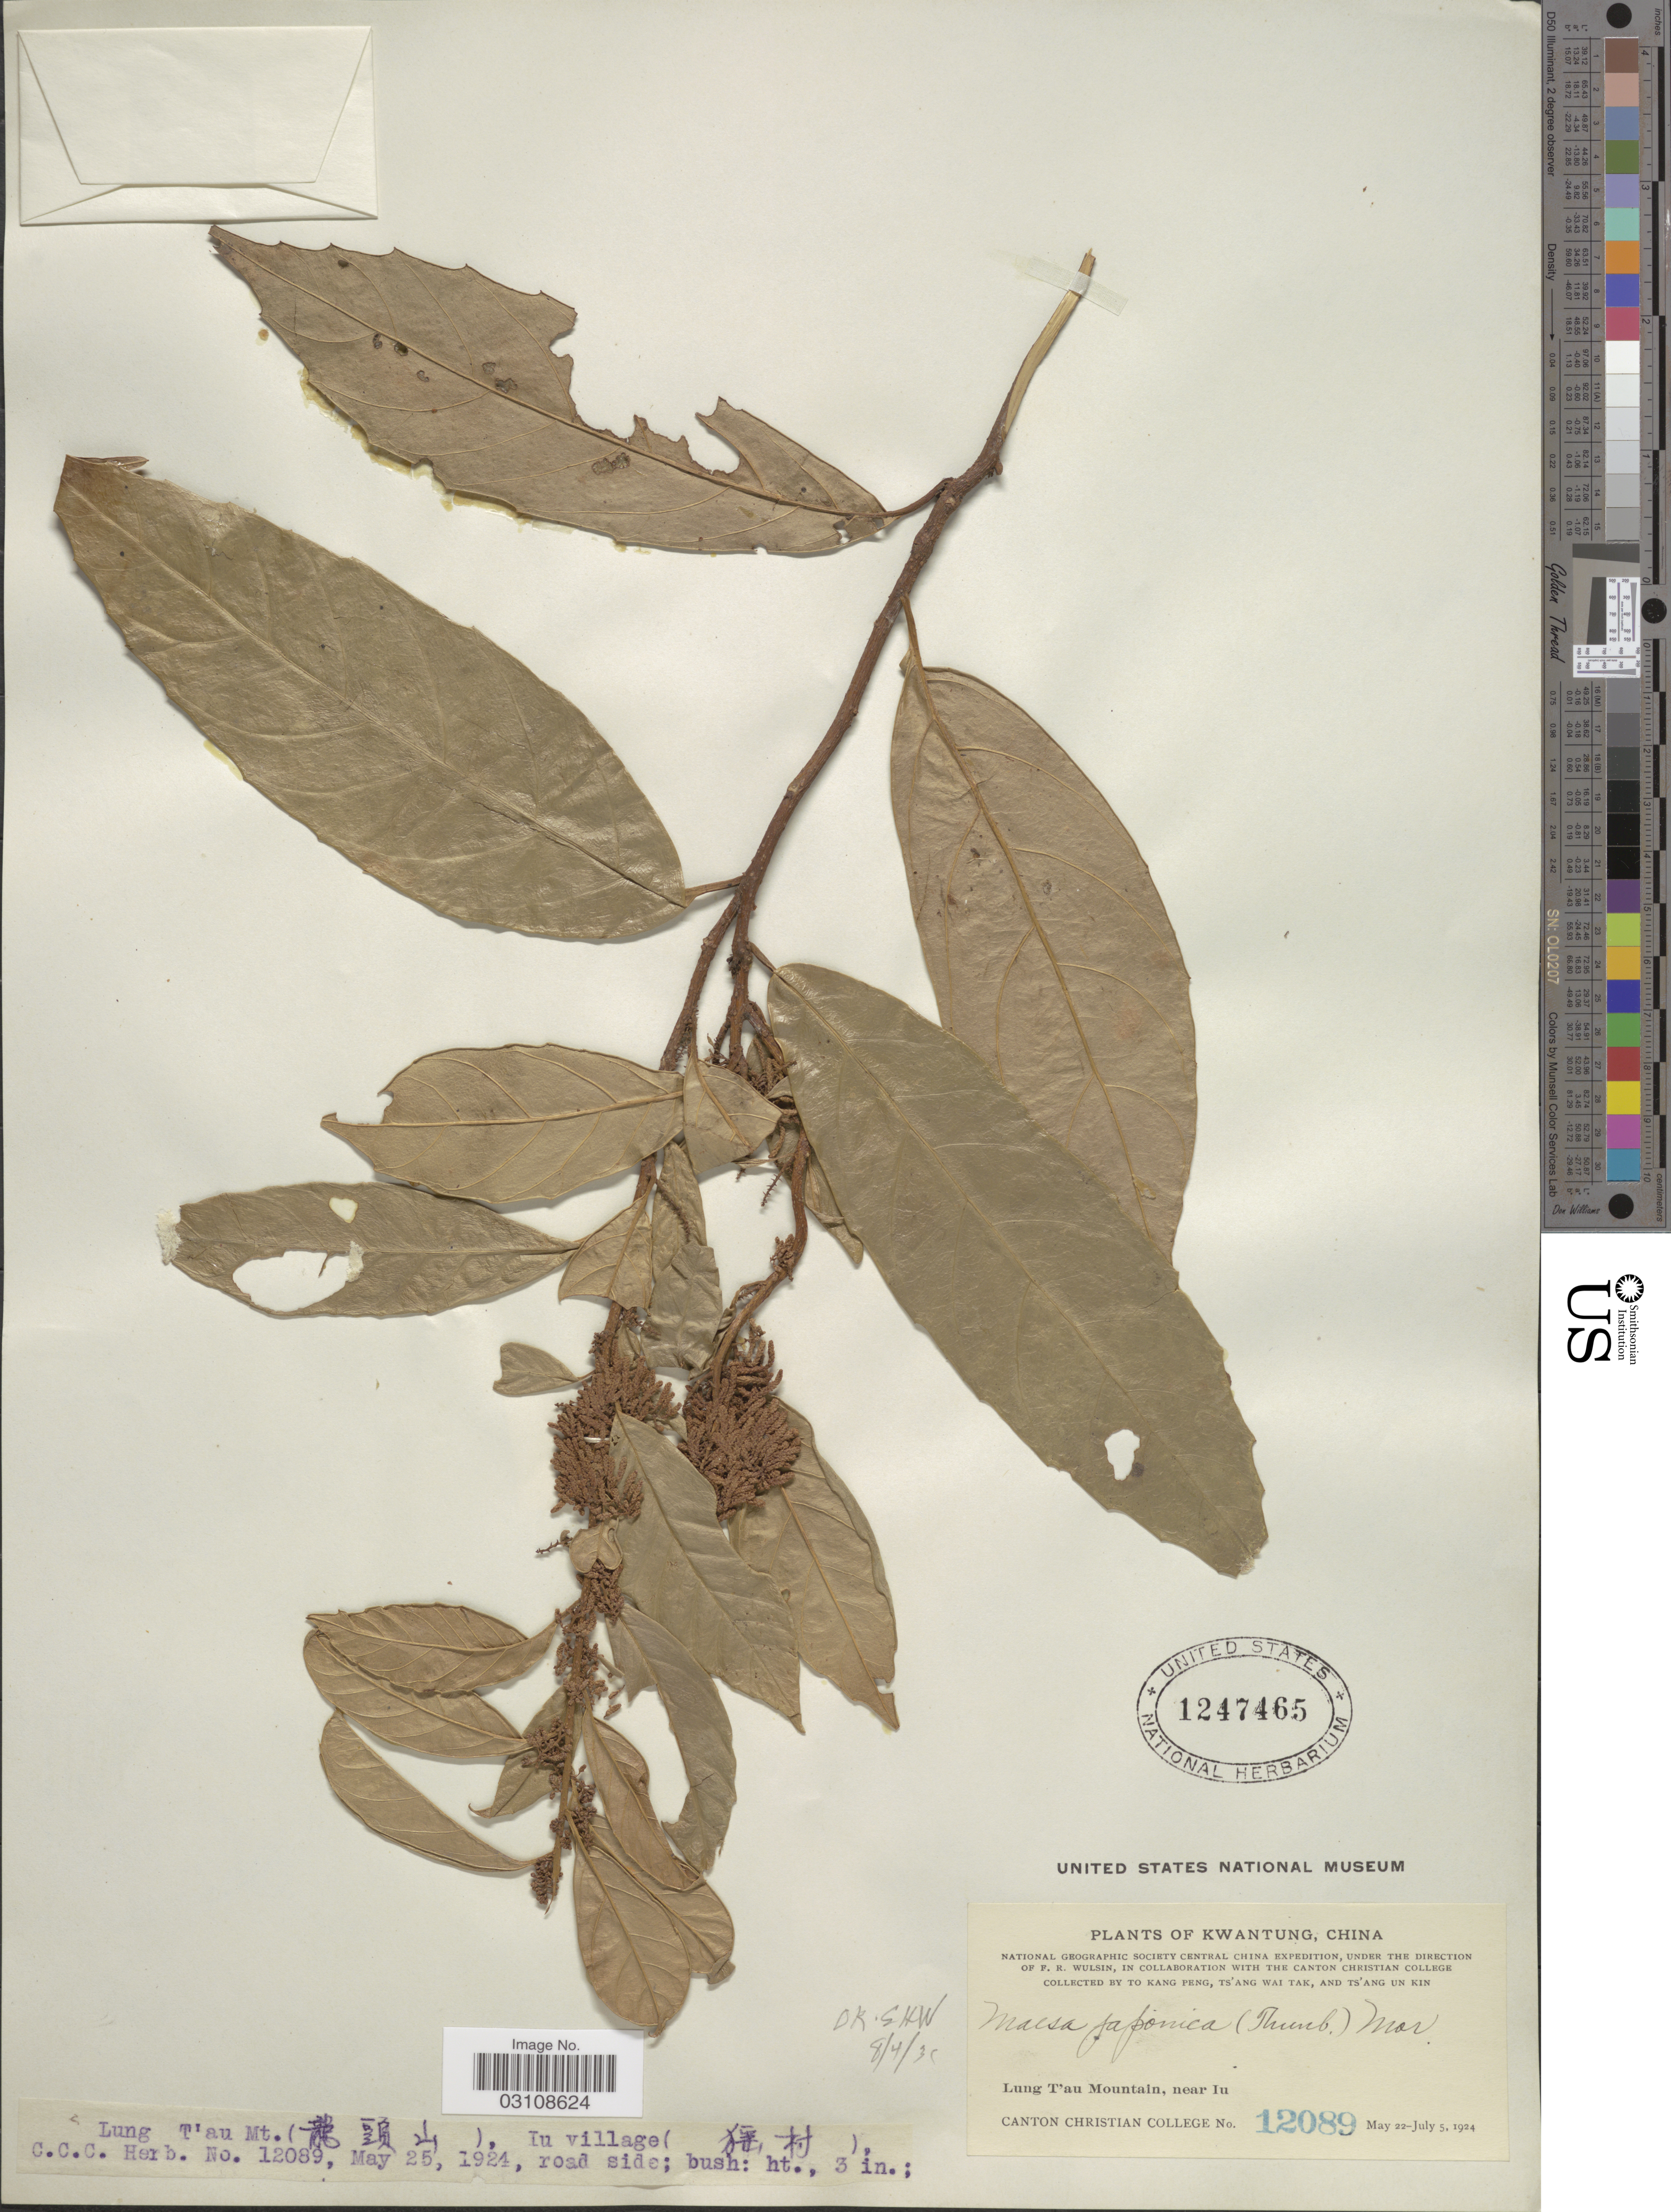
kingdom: Plantae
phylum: Tracheophyta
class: Magnoliopsida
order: Ericales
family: Primulaceae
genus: Maesa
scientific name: Maesa japonica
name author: Merr.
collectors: T. K. Peng, W. T. Tsang & Ts' Ang Un Kin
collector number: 12089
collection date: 1924-05-25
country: China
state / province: Guangdong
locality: Kwangtung. Lung T'au Mountain, near Iu.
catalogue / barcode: US 1247465